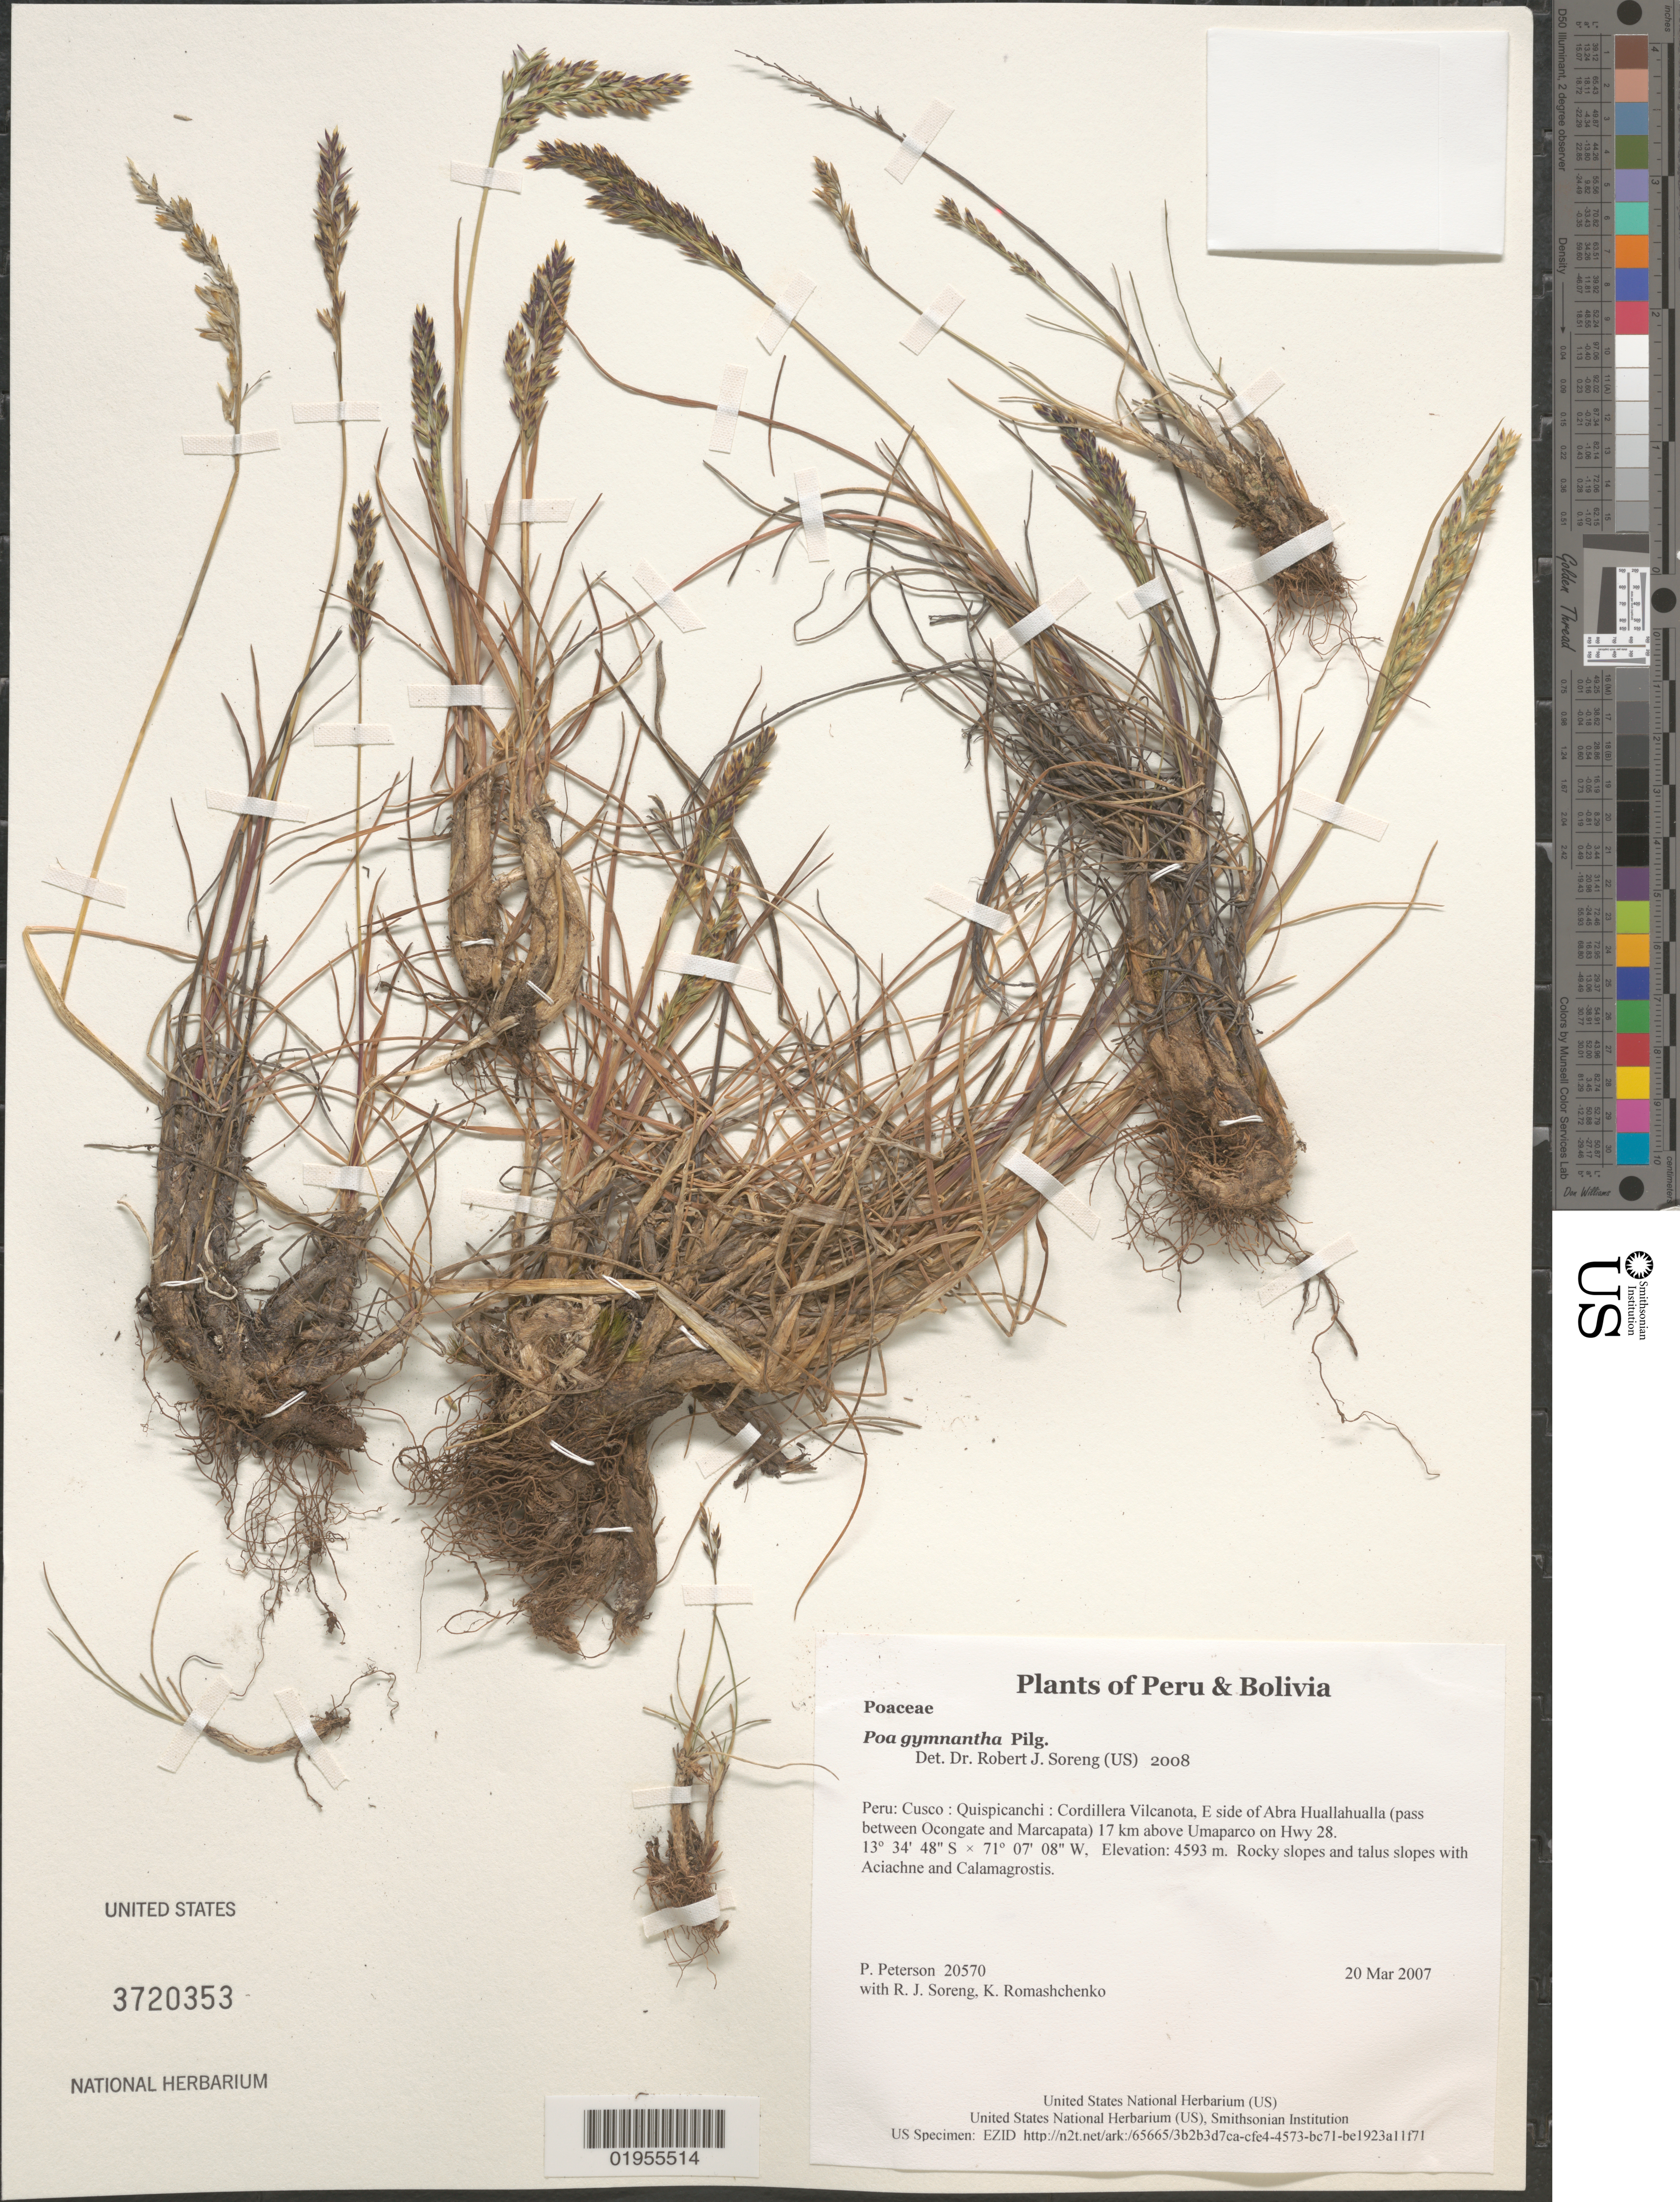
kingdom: Plantae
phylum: Tracheophyta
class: Liliopsida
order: Poales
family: Poaceae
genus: Poa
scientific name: Poa gymnantha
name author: Pilg.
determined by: Soreng, Robert J., Research Associate (BOT), Smithsonian Institution - National Museum of Natural History (UNITED STATES)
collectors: P. M. Peterson, R. J. Soreng & K. Romashchenko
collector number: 20570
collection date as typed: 20 Mar 2007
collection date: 2007-03-20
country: Peru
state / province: Cusco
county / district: Quispicanchis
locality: Cordillera Vilcanota, E side of Abra Huallahualla (pass between Ocongate and Marcapata) 17 km above Umaparco on Hwy 28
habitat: Rocky slopes and talus slopes with Aciachne and Calamagrostis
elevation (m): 4593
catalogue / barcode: US 3720353